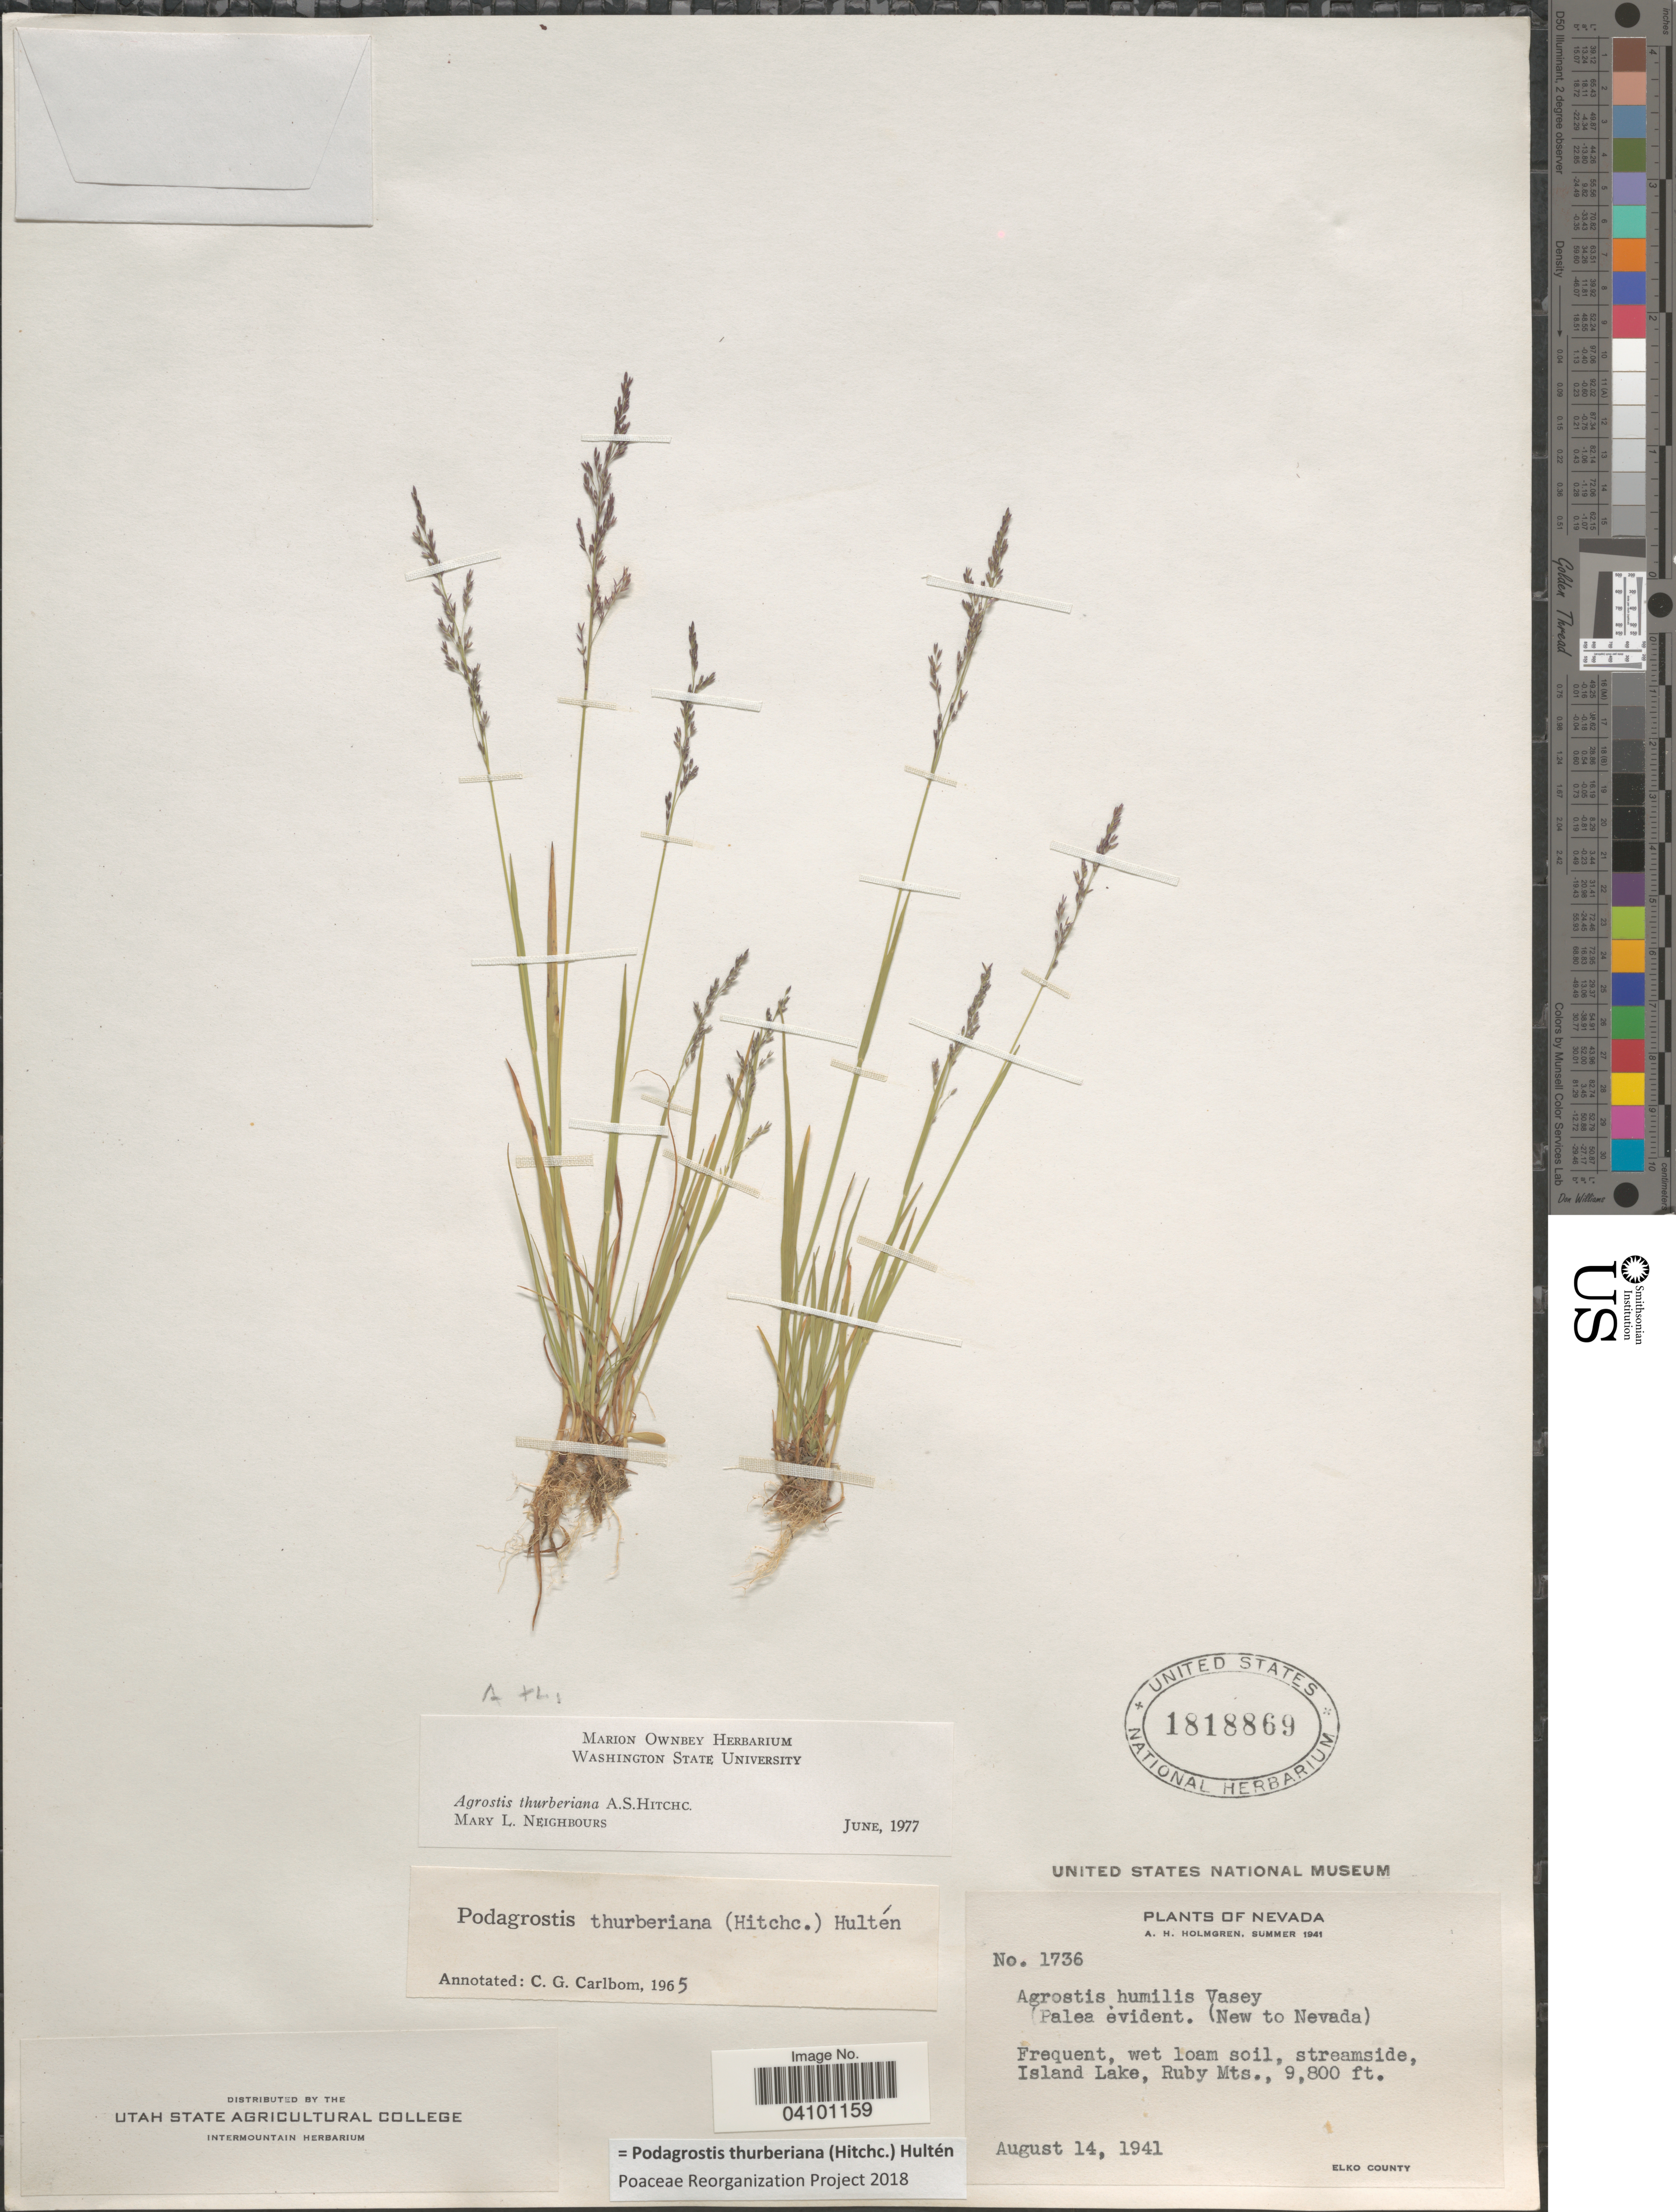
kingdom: Plantae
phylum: Tracheophyta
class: Liliopsida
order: Poales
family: Poaceae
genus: Podagrostis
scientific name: Podagrostis thurberiana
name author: Hitchc.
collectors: A. H. Holmgren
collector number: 1736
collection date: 1941-08-14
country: United States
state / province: Nevada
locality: Island Lake, Ruby Mts. Elko County.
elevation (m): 2987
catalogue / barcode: US 1818869